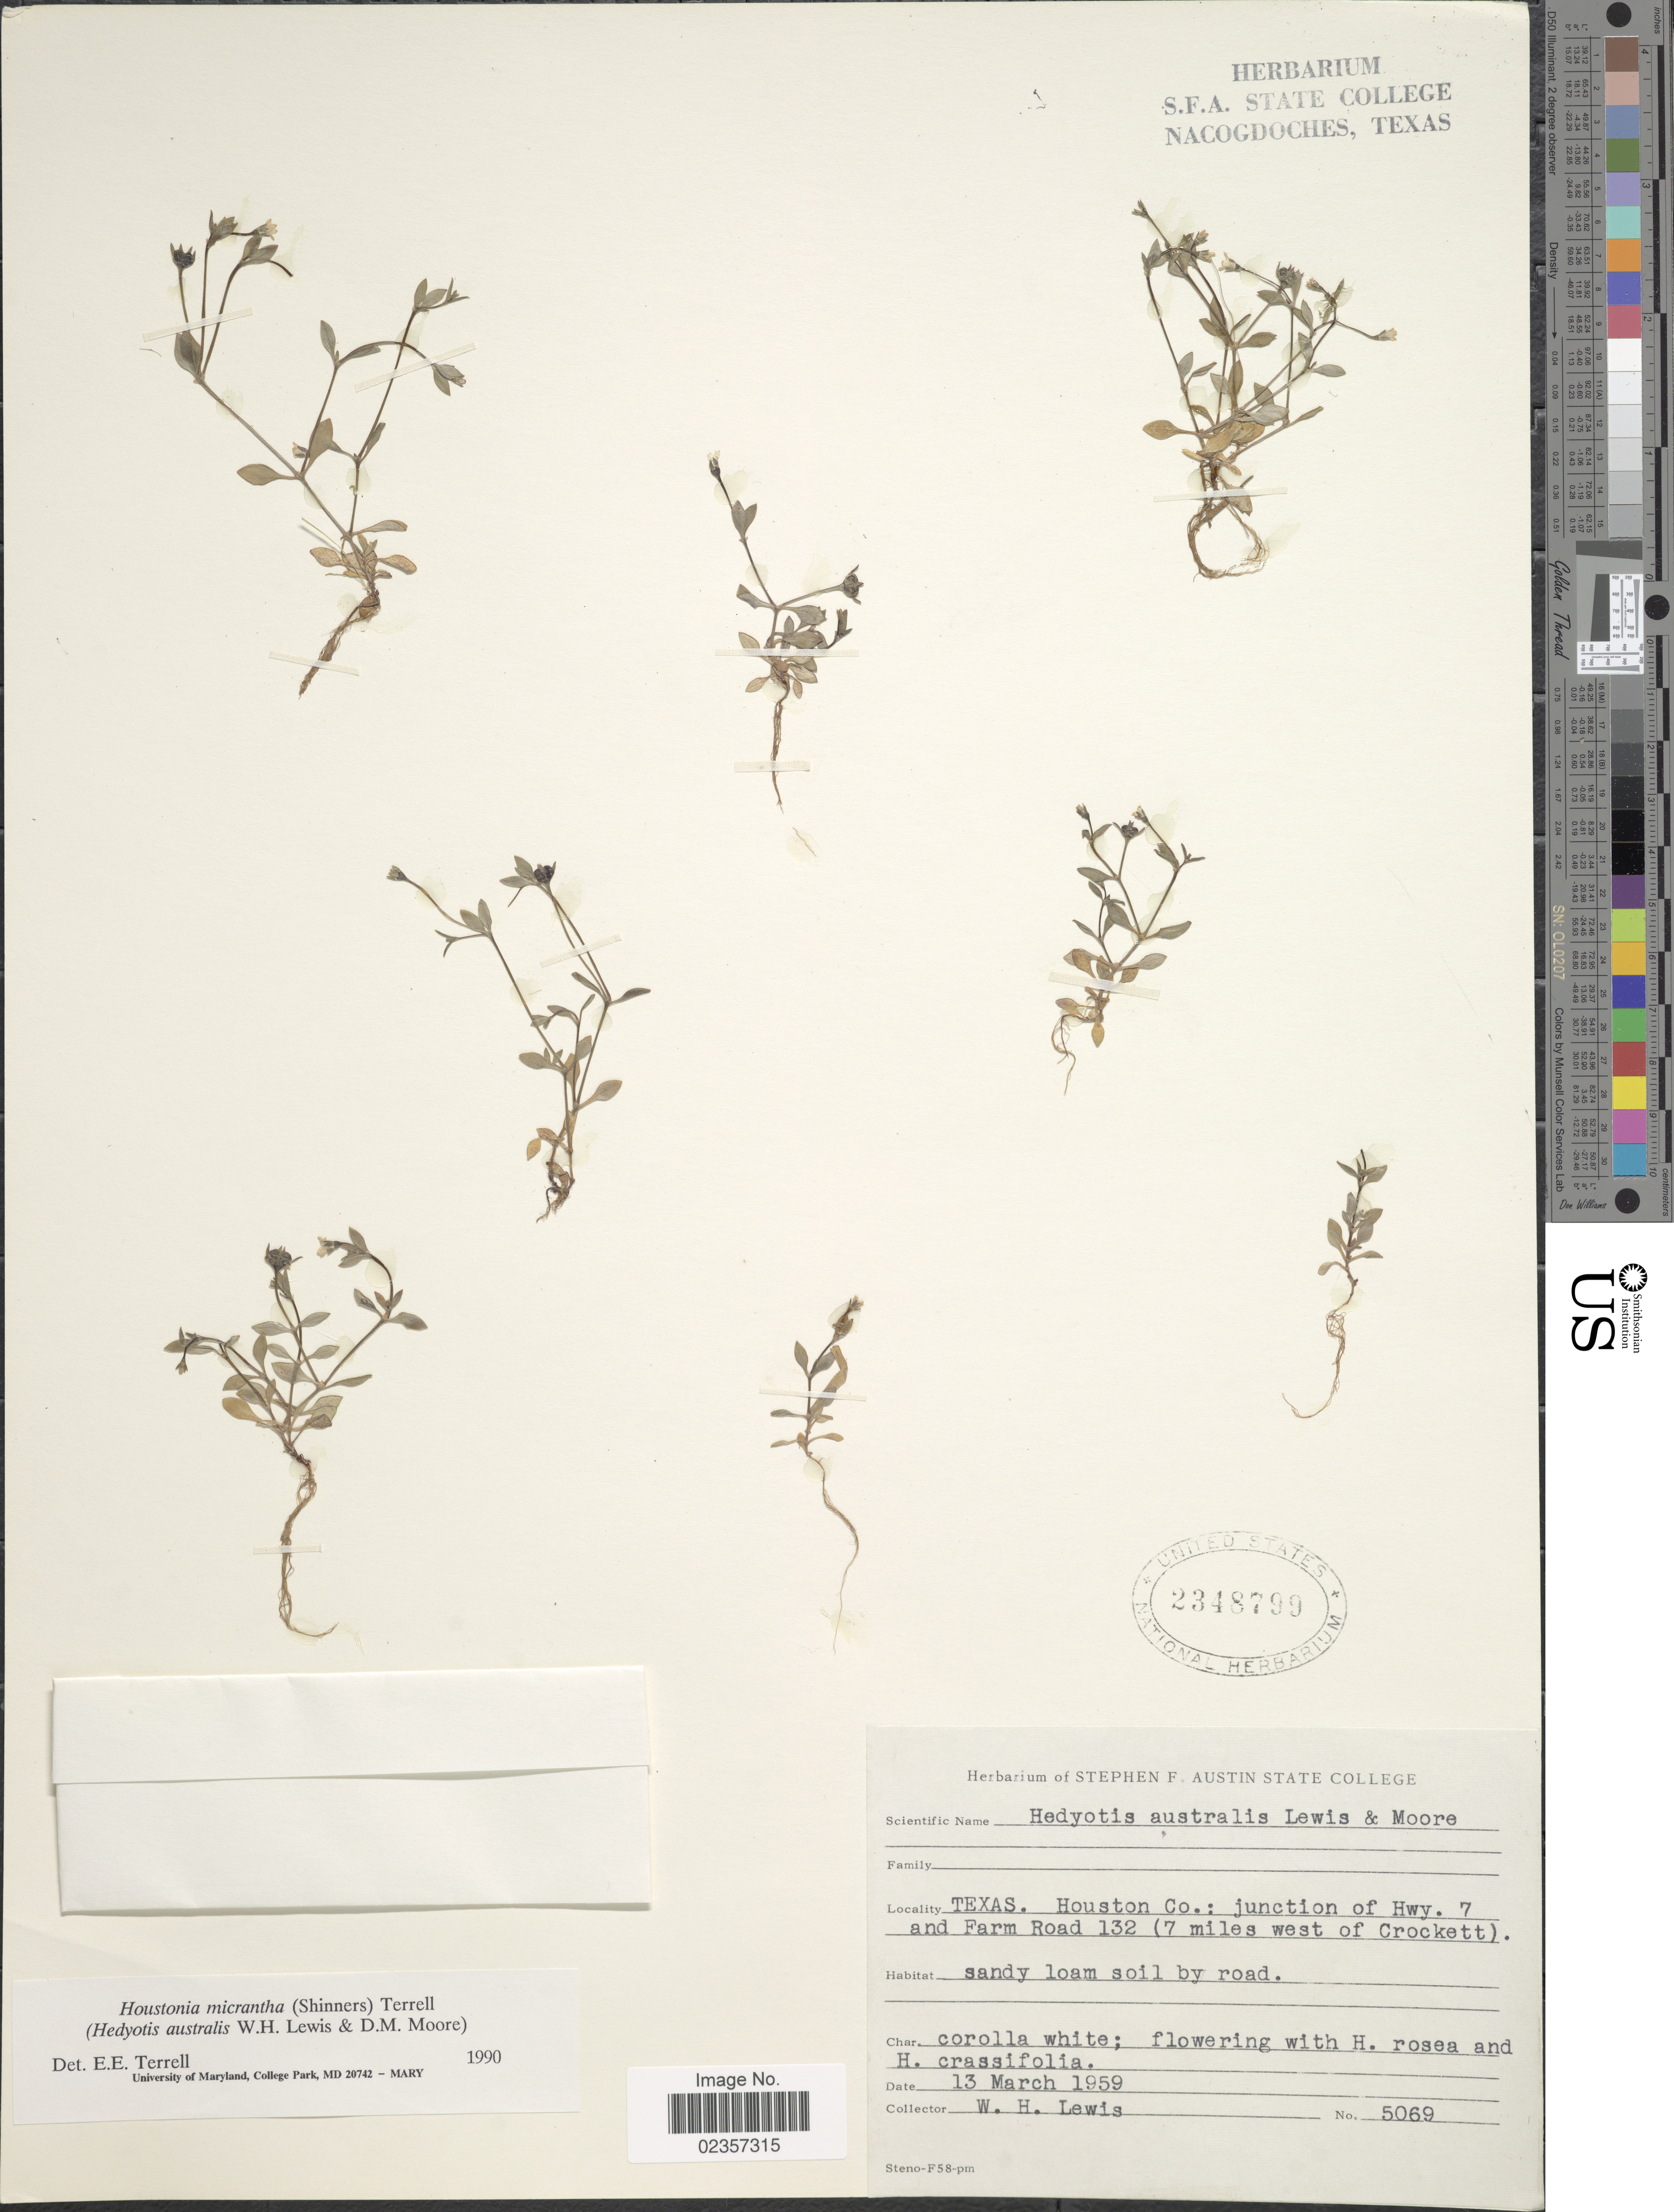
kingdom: Plantae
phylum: Tracheophyta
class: Magnoliopsida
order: Gentianales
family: Rubiaceae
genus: Houstonia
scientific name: Houstonia micrantha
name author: (Shinners) Terrell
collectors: W. H. Lewis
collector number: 5069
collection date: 1959-03-13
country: United States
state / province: Texas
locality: Houston Co.: junction of Hwy. 7 and Farm Road 132 ( 7 miles west of Crockett)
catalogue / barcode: US 2348799